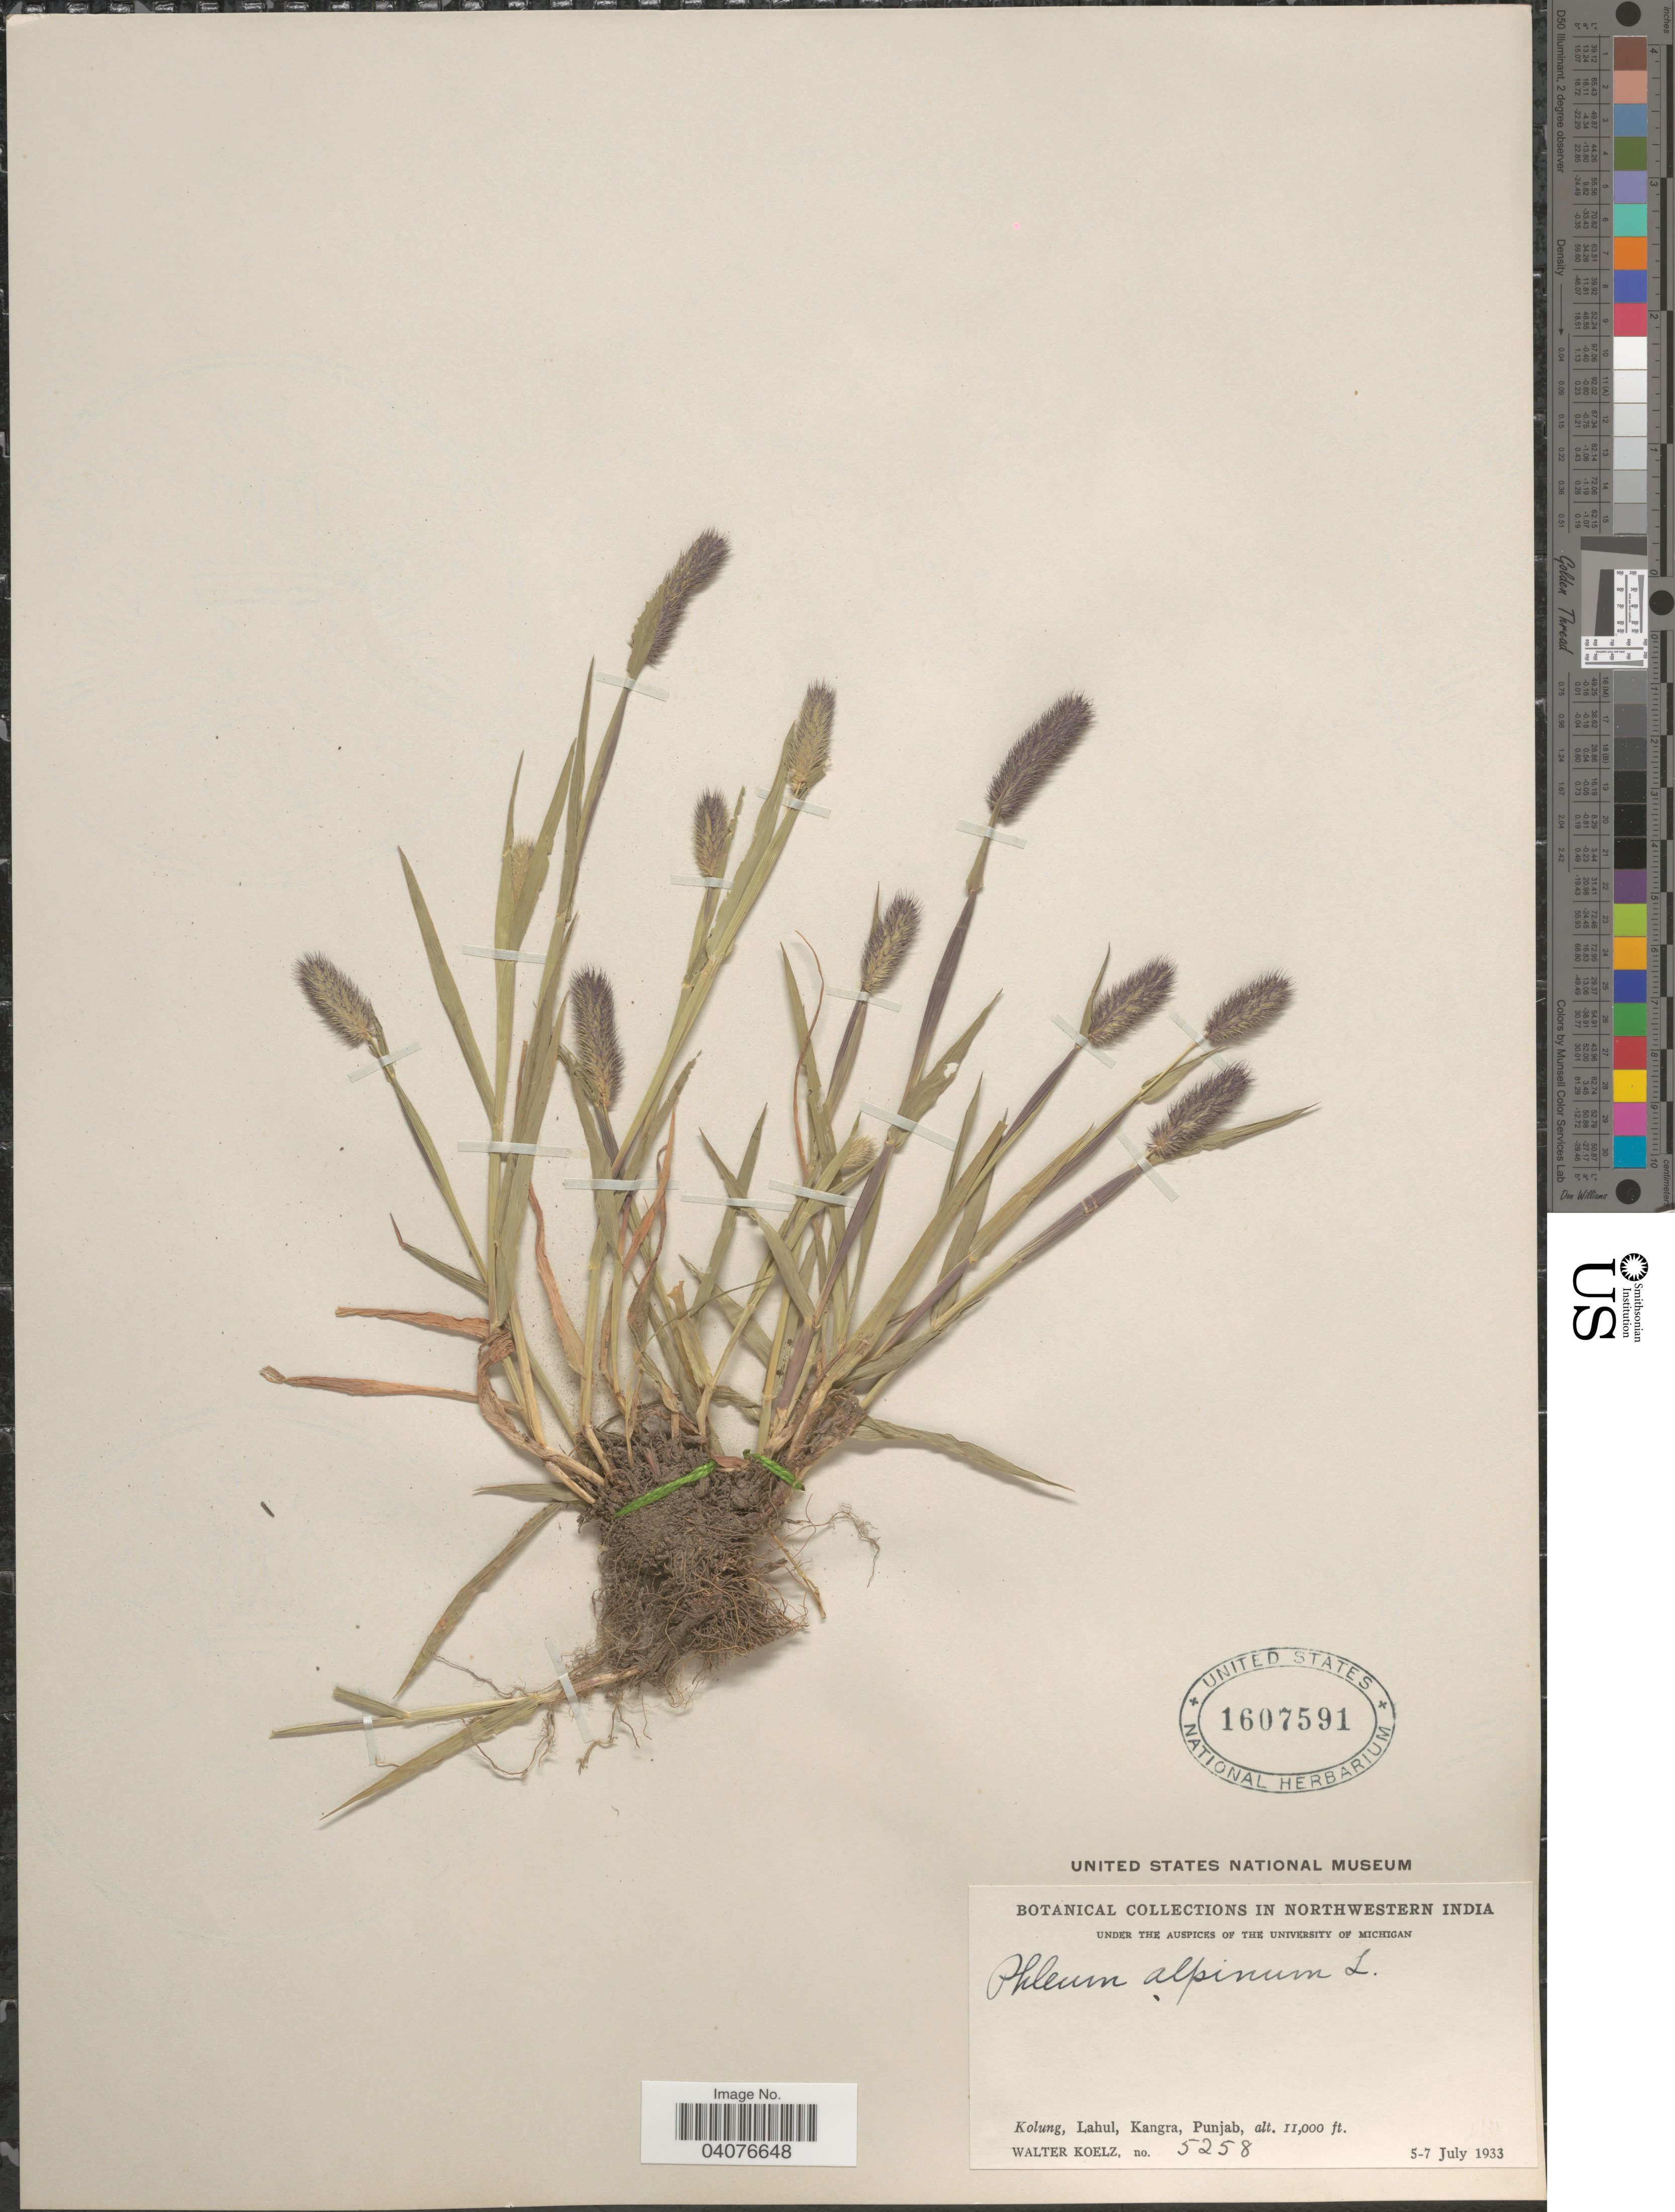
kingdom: Plantae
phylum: Tracheophyta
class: Liliopsida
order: Poales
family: Poaceae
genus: Phleum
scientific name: Phleum alpinum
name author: L.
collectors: W. N. Koelz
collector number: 5258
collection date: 1933-07-05/1933-07-07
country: India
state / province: Punjab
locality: Northwestern India. Kolung, Lahul, Kangra.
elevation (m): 3353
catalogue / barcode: US 1607591